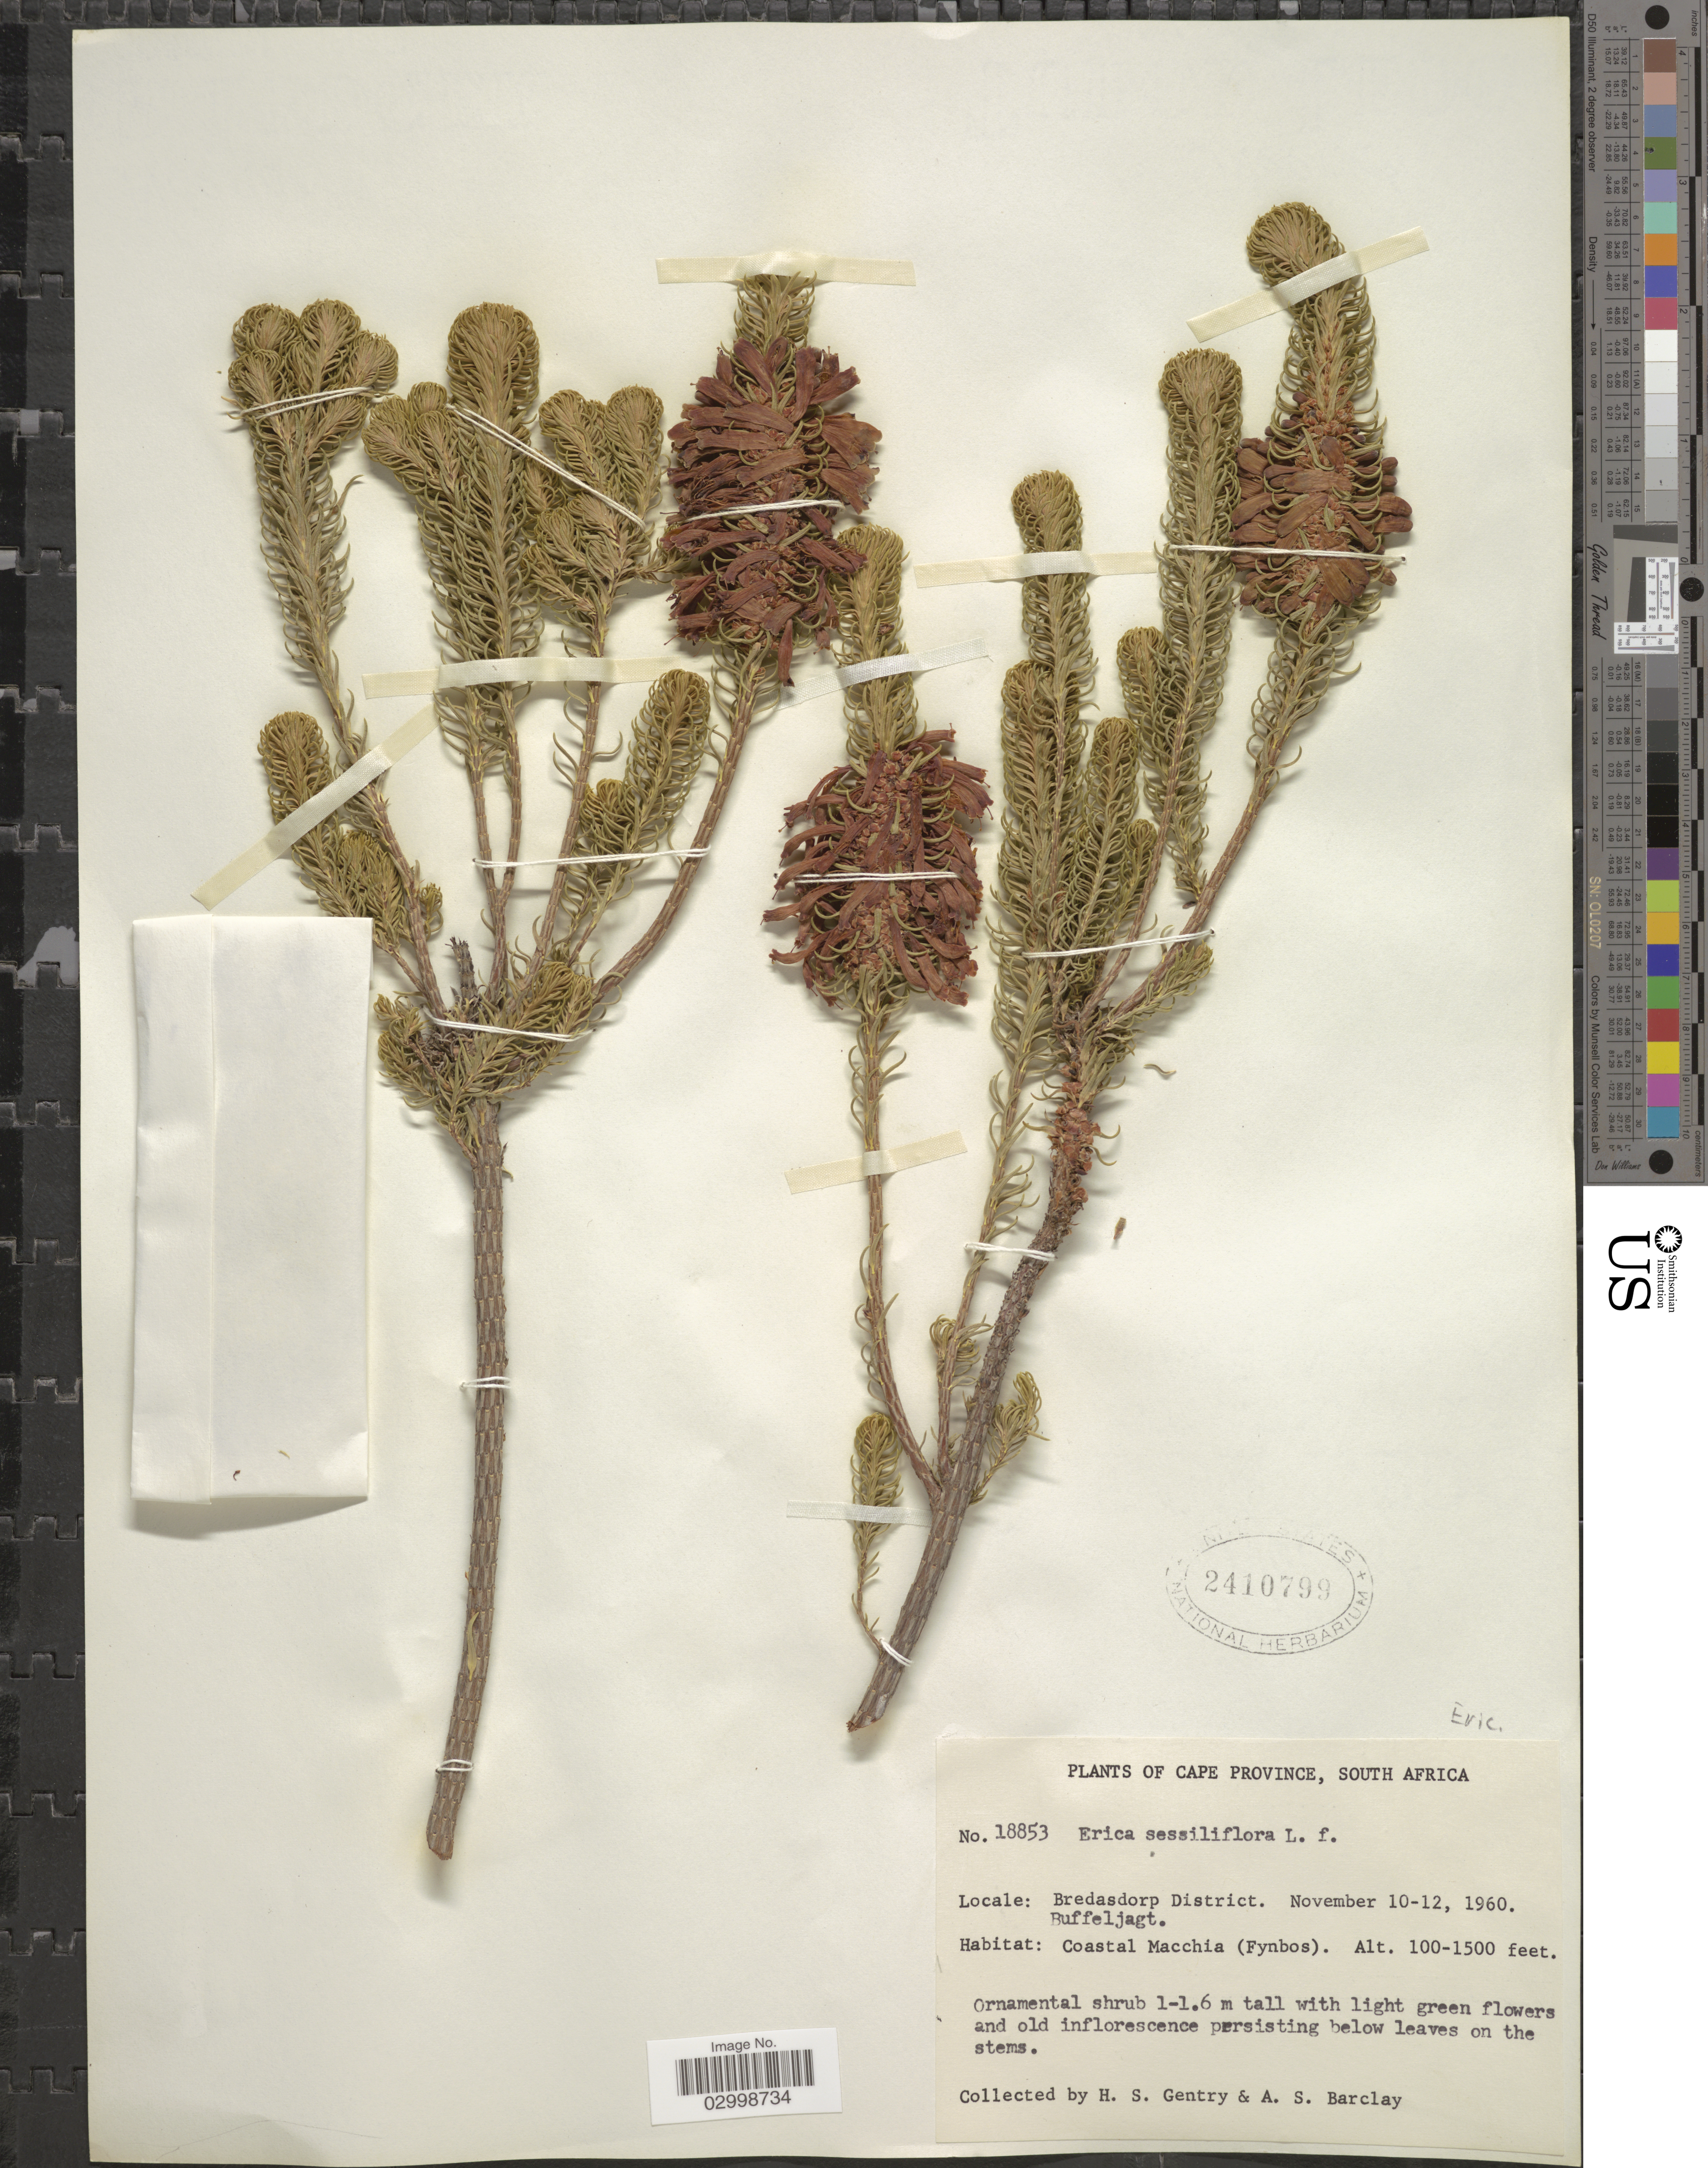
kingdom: Plantae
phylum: Tracheophyta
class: Magnoliopsida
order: Ericales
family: Ericaceae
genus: Erica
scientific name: Erica sessiliflora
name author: L. f.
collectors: H. S. Gentry & A. S. Barclay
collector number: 18853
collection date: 1960-11-10/1960-11-12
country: South Africa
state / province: Western Cape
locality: Bredasdorp District. Buffeljagt.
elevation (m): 30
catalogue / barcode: US 2410799